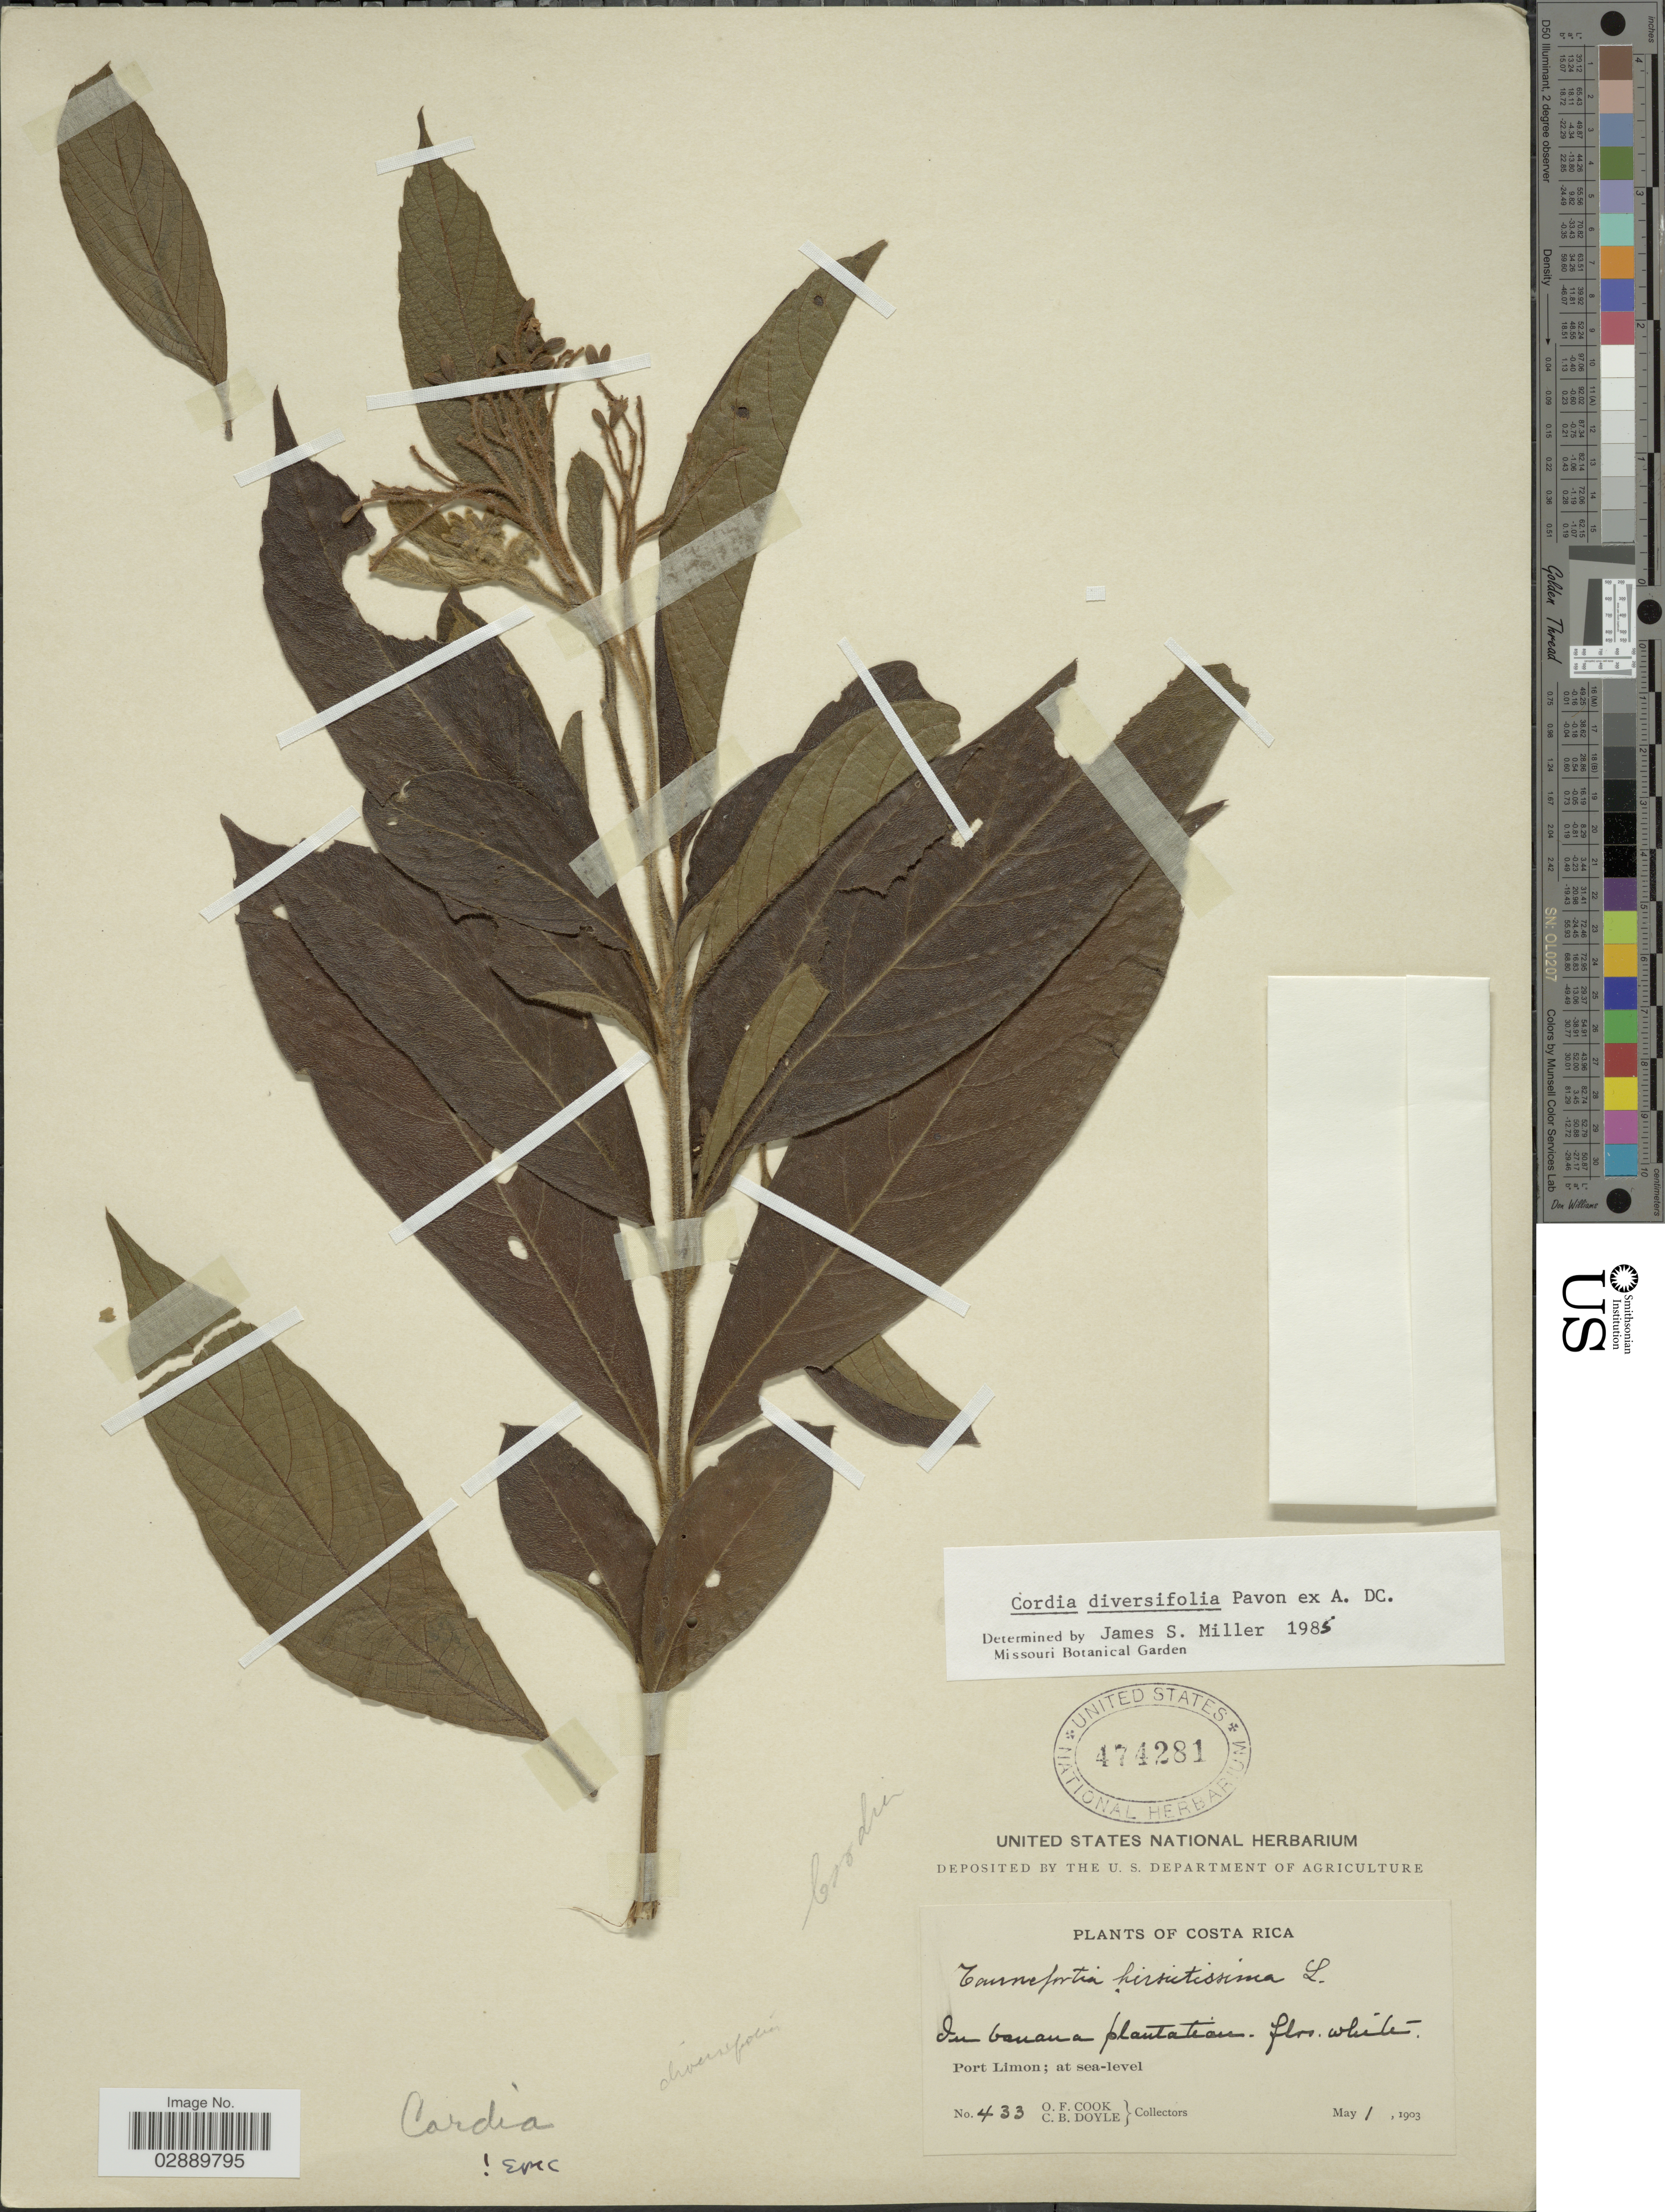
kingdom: Plantae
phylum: Tracheophyta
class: Magnoliopsida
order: Boraginales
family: Cordiaceae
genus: Cordia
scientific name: Cordia diversifolia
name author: Pav. ex DC.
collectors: O. F. Cook & C. Doyle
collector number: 433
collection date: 1903-05-01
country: Costa Rica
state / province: Limón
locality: Port Limon.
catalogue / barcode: US 474281